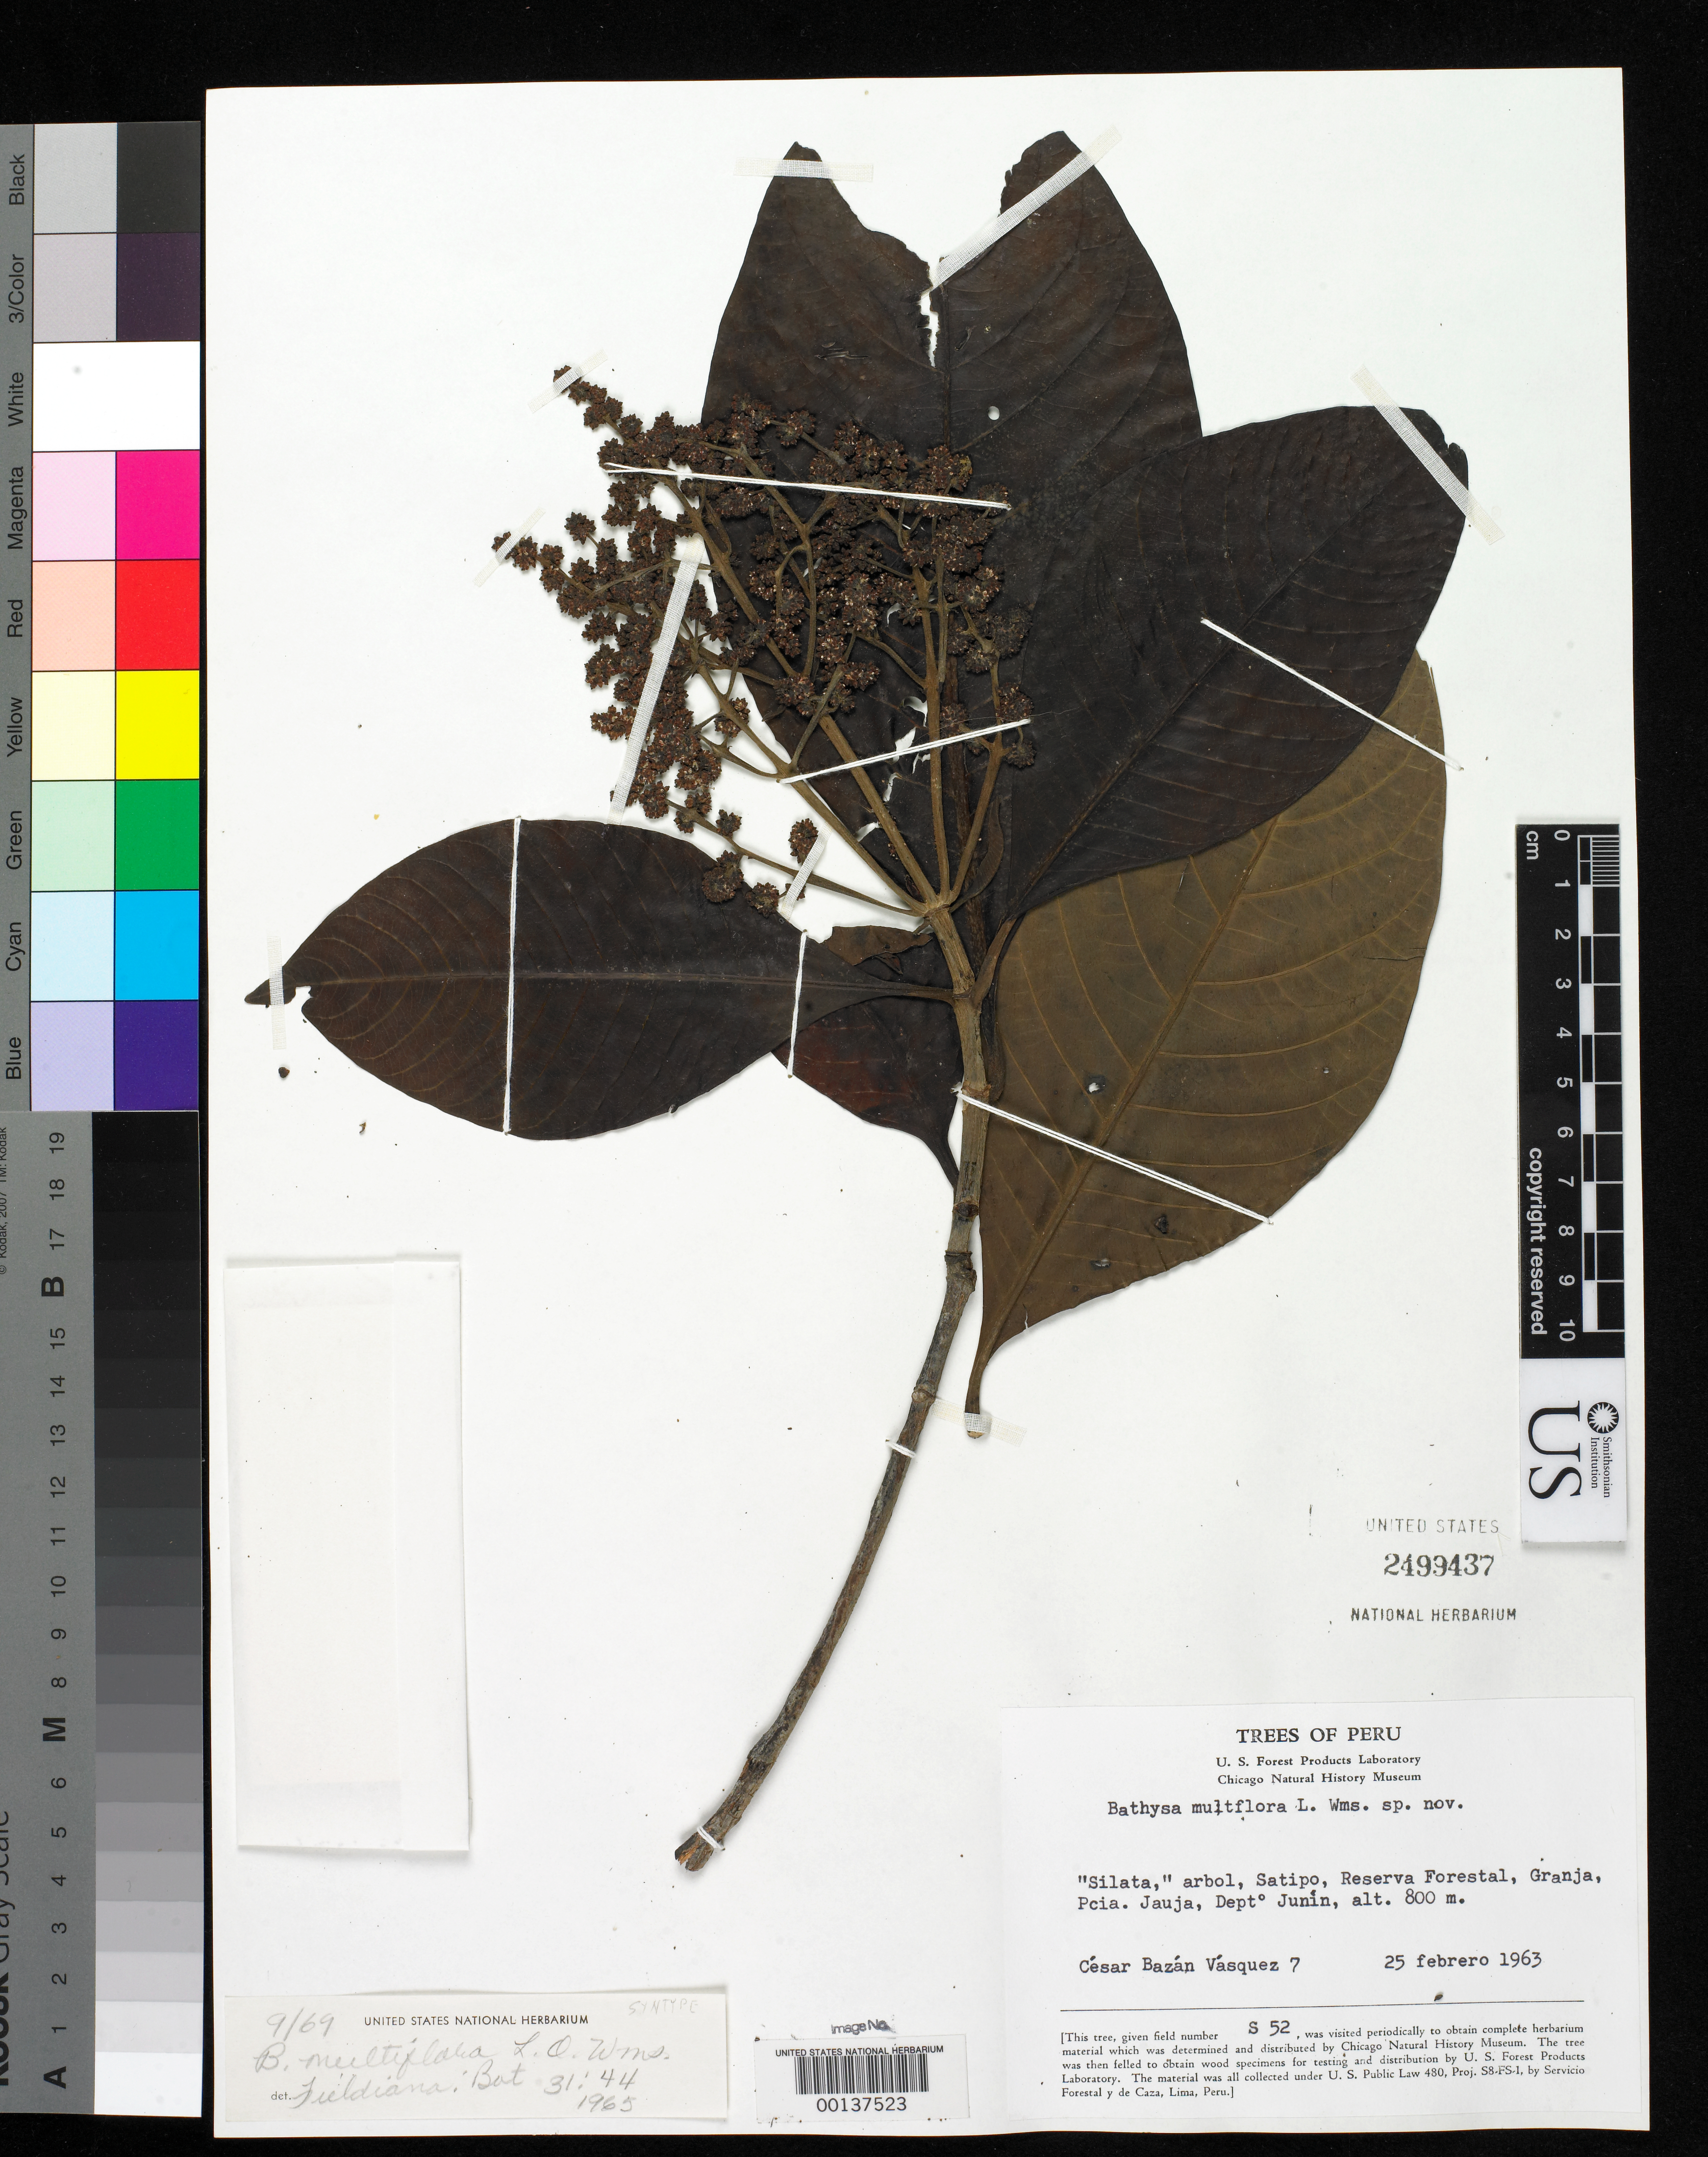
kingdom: Plantae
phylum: Tracheophyta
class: Magnoliopsida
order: Gentianales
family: Rubiaceae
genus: Bathysa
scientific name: Bathysa multiflora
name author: L.O. Williams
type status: Syntype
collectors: C. Bazan-Vasquez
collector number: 07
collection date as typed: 25 Feb 1963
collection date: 1963-02-25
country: Peru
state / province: Junín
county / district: Jauja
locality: Satipo.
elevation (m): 800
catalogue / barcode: US 2499437